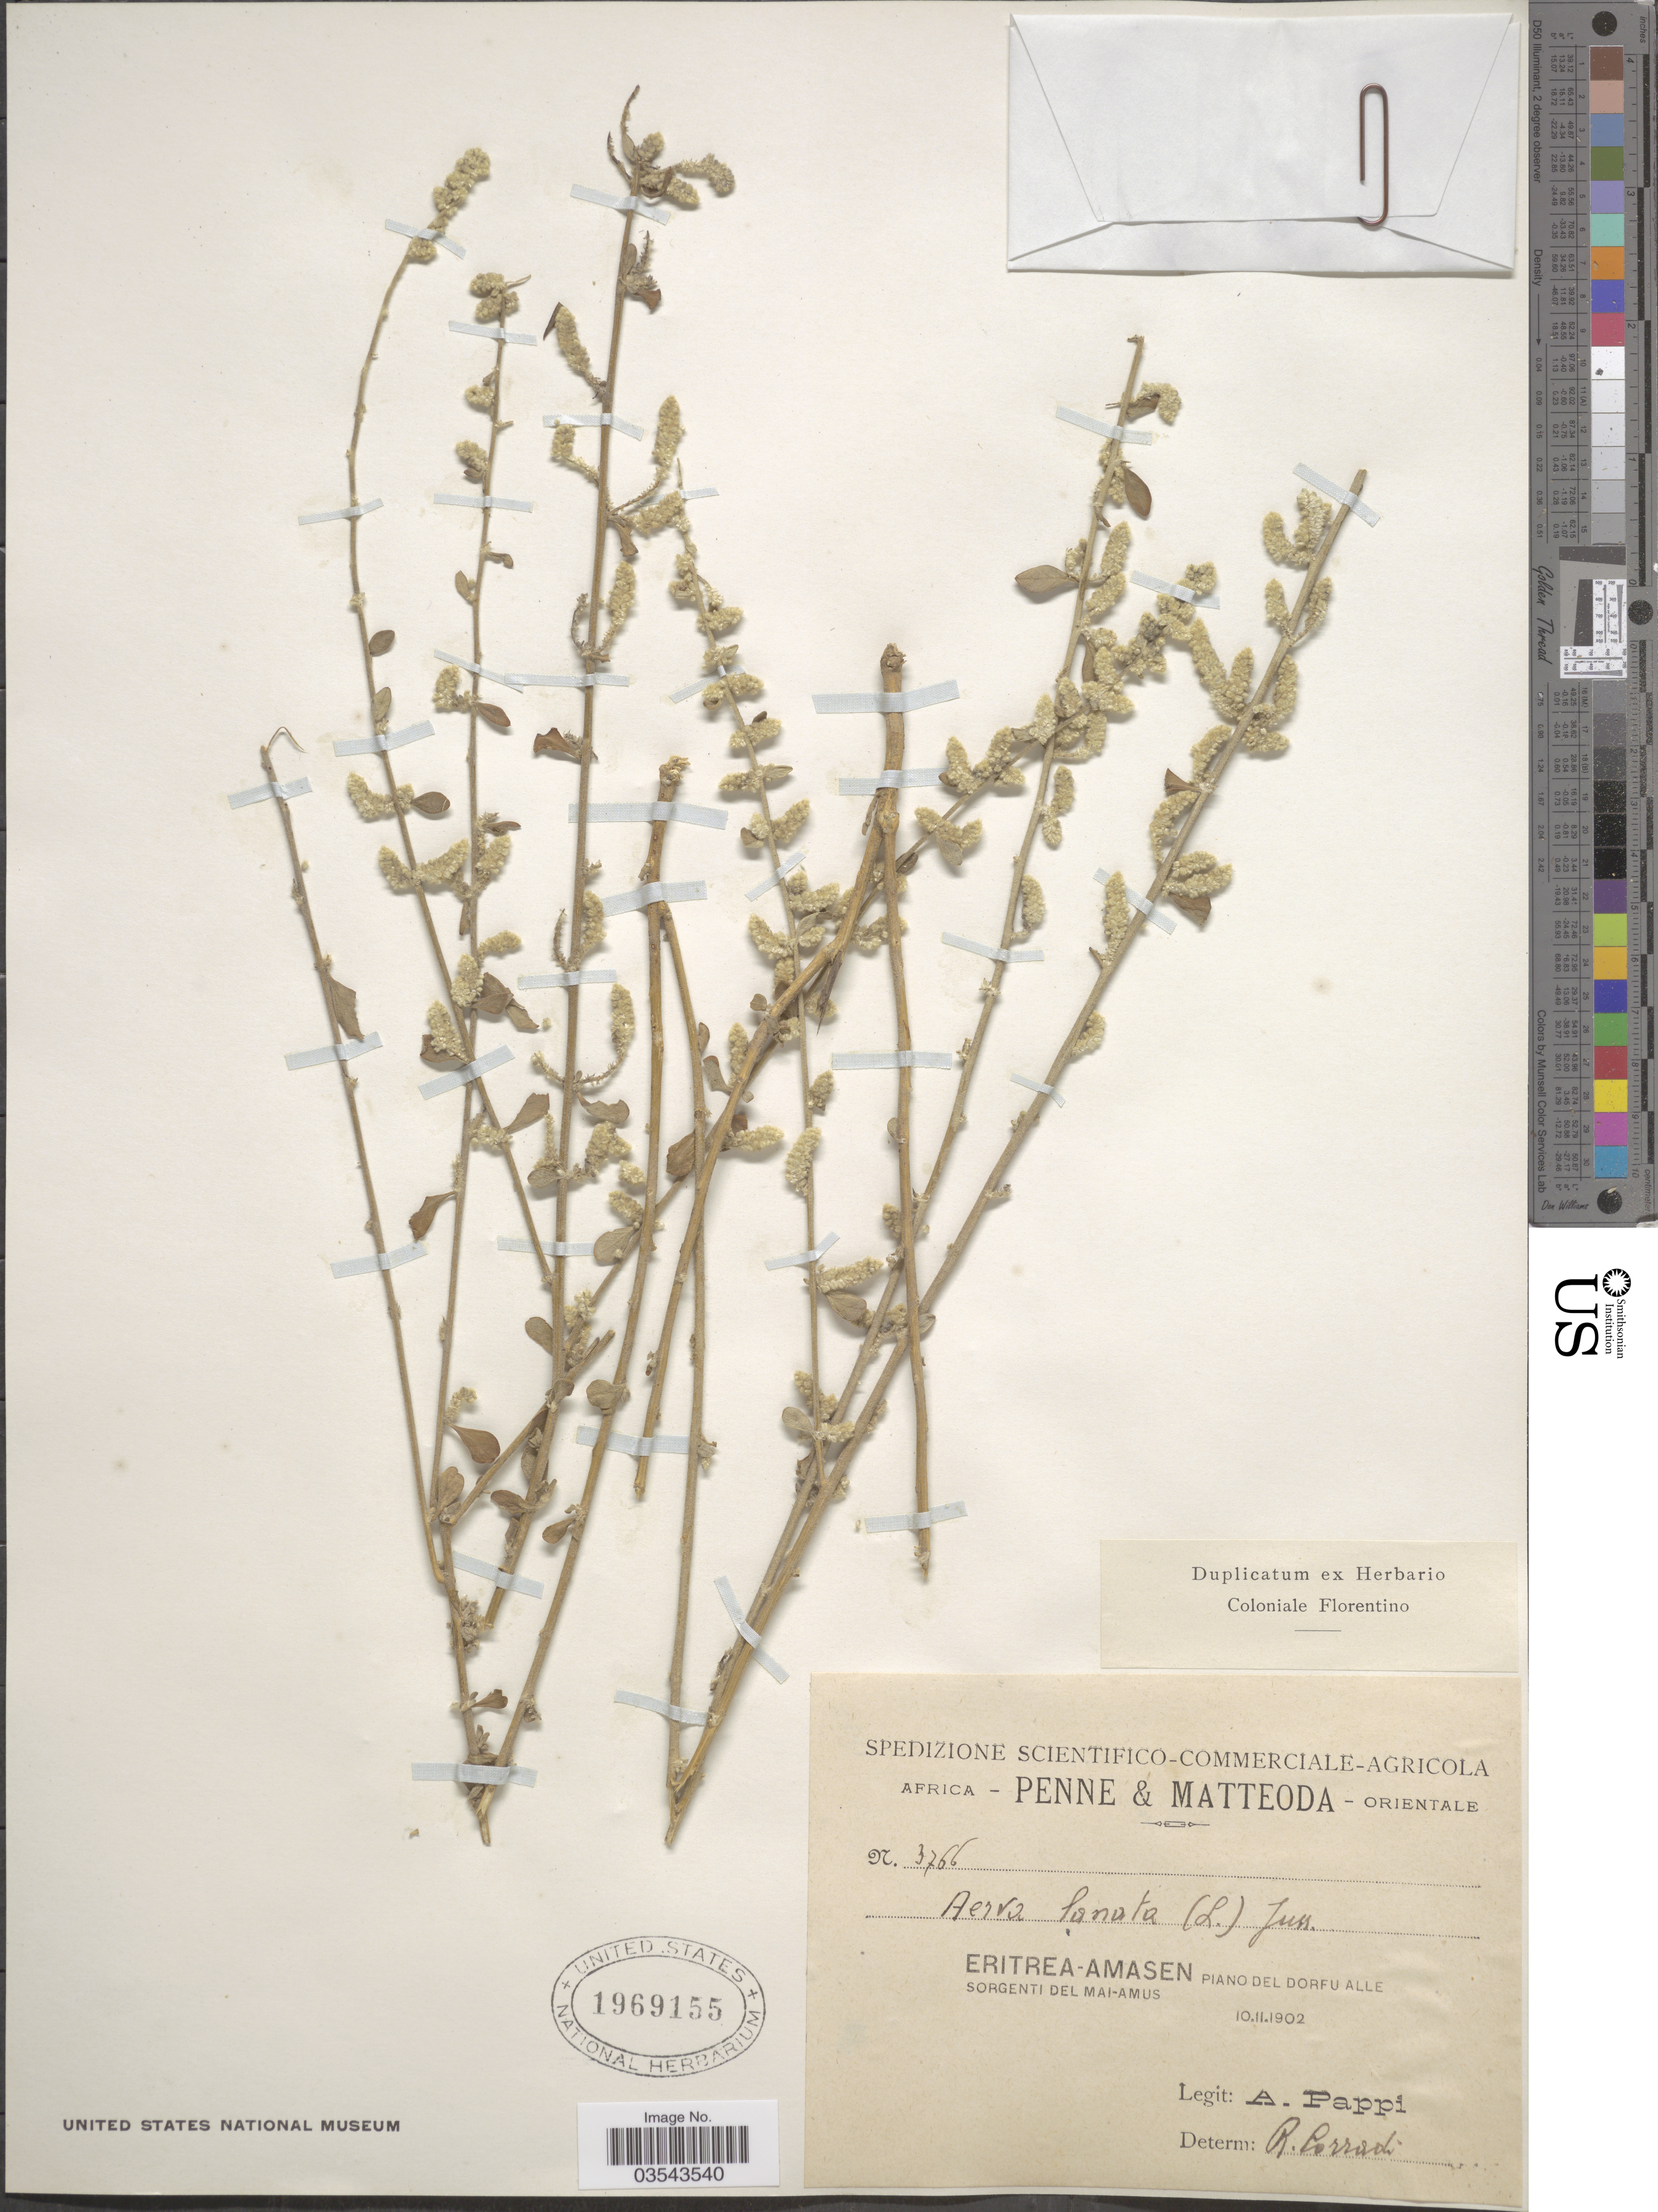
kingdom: Plantae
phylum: Tracheophyta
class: Magnoliopsida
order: Caryophyllales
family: Amaranthaceae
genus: Ouret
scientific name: Ouret lanata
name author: (L.) Kuntze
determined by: U.S. National Herbarium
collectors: A. Pappi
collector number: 3766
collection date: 1901-11-10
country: Eritrea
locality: Africa Orientale. Amasen piano del Dorfu alle sorgenti del Mai-Amus.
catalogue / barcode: US 1969155